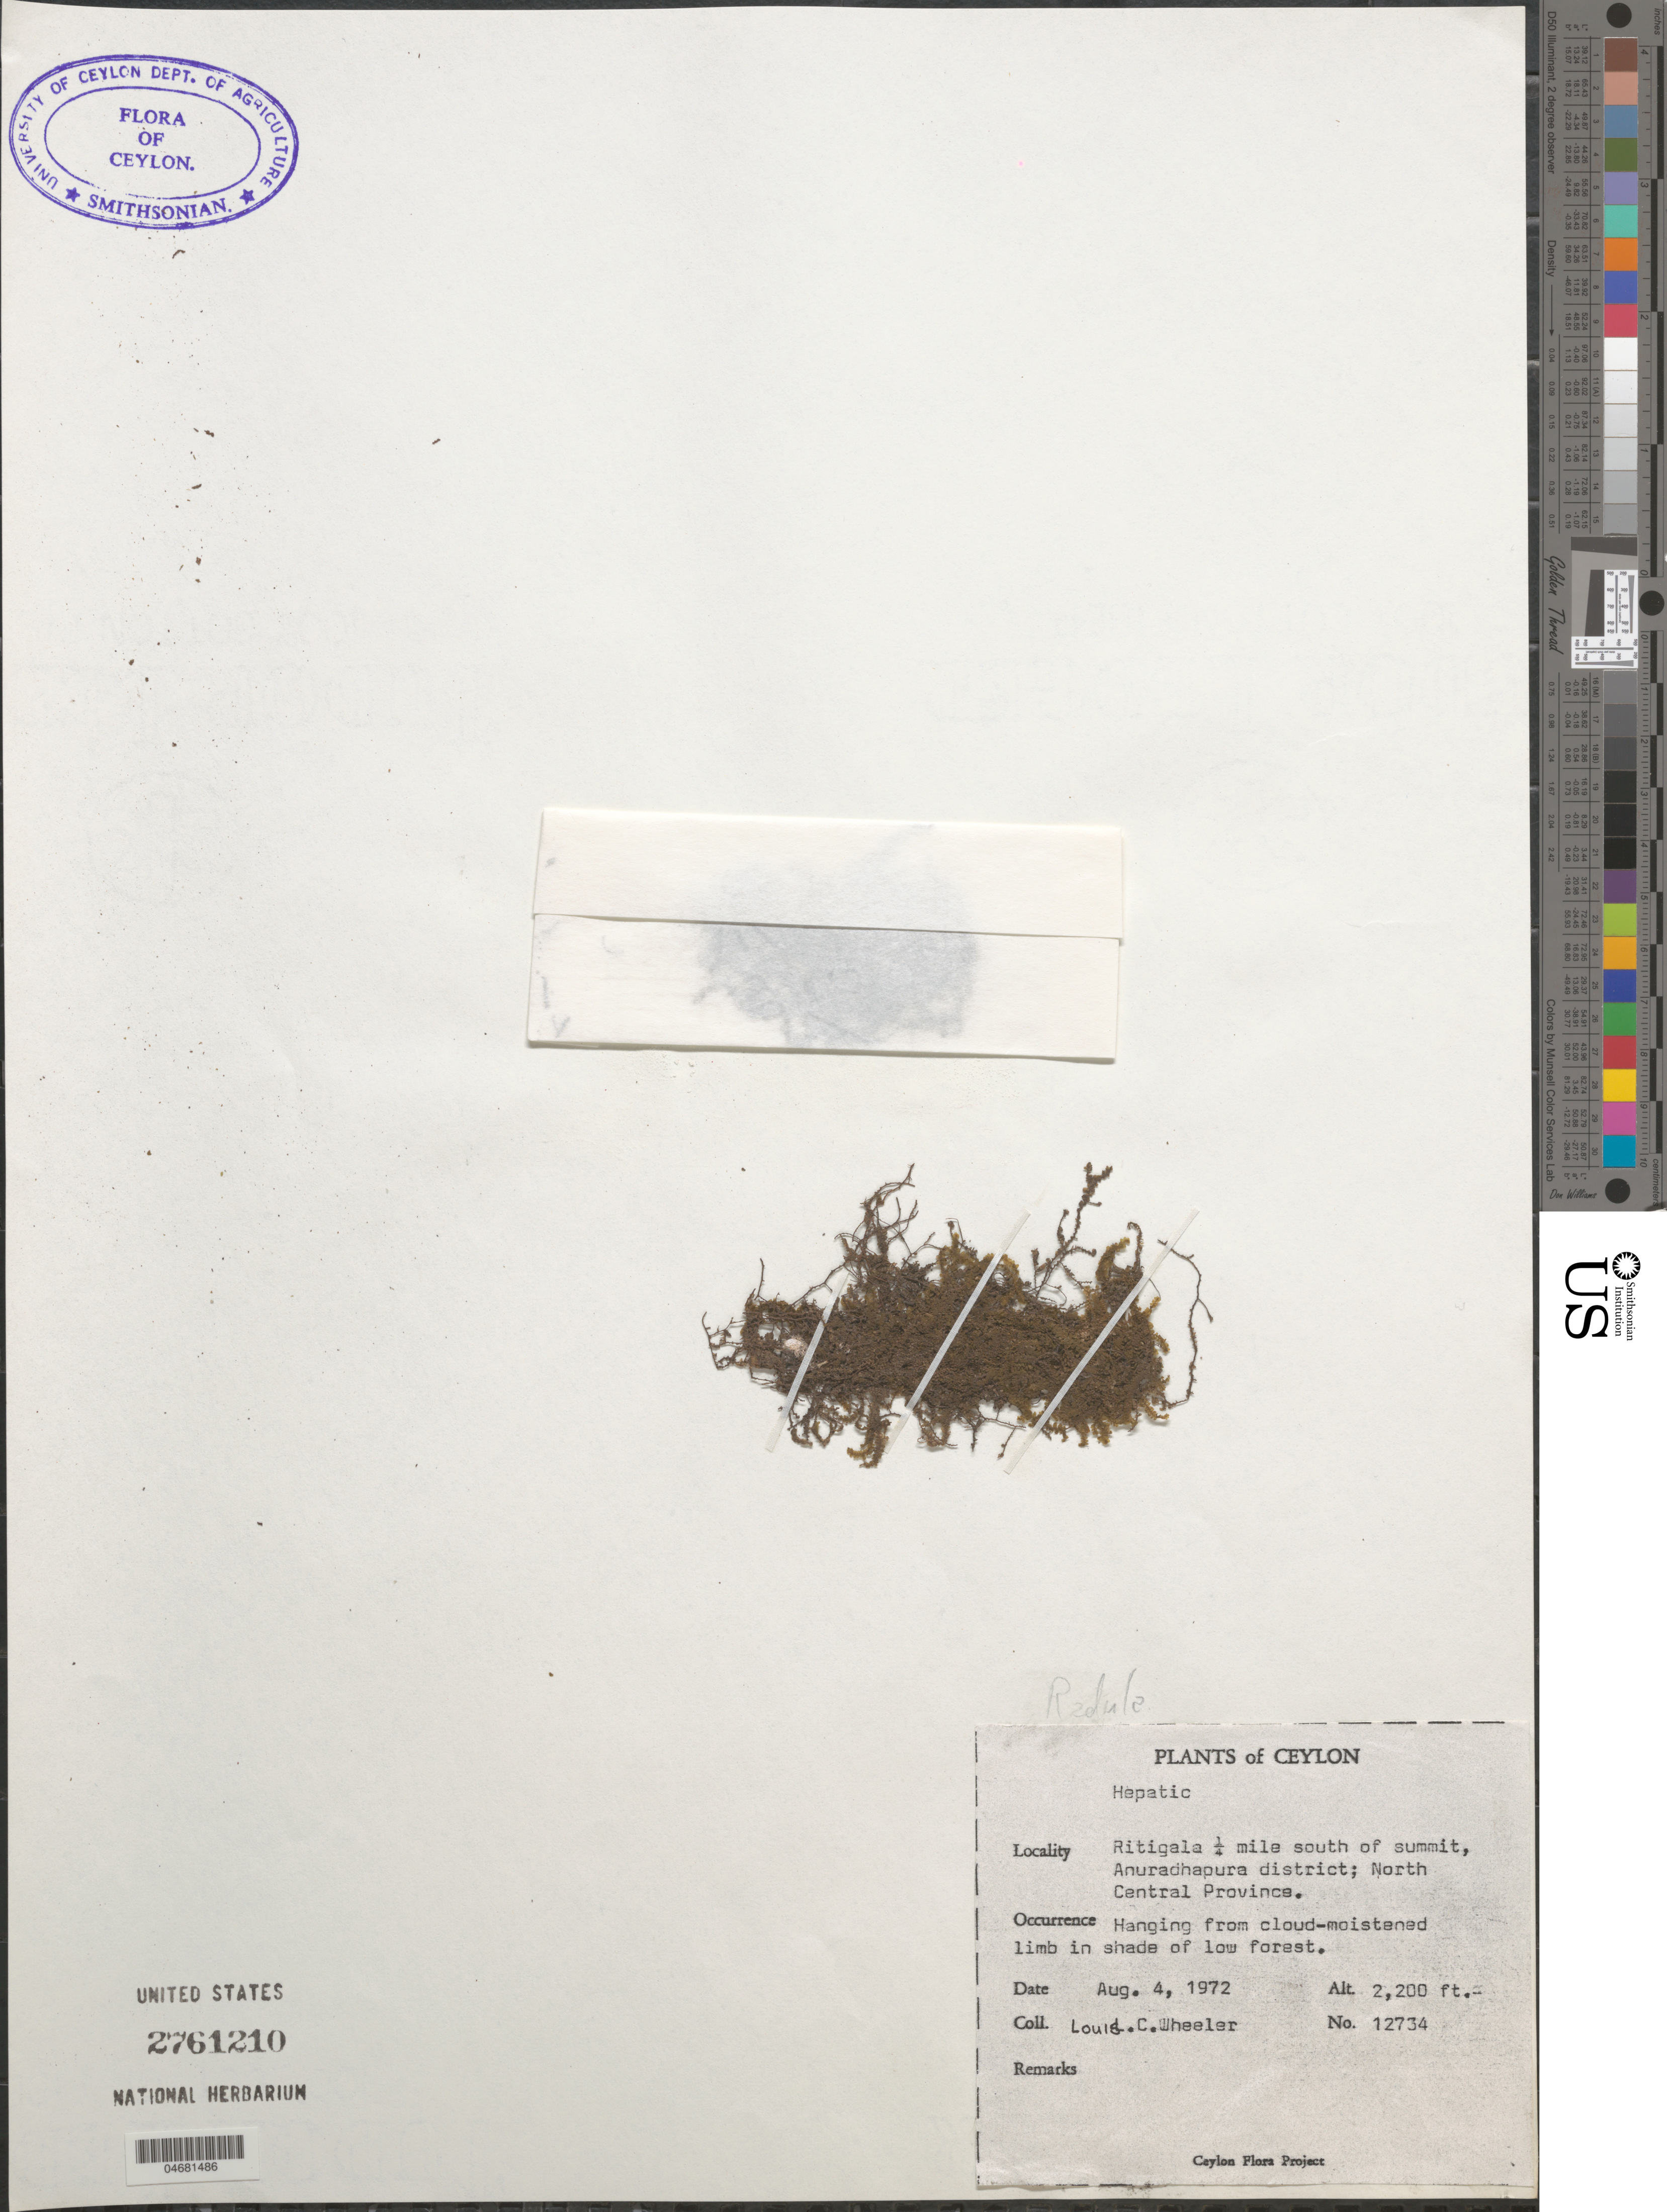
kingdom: Plantae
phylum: Tracheophyta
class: Magnoliopsida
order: Ranunculales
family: Ranunculaceae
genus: Hepatica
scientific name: Hepatica sp.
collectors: L. C. Wheeler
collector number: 12734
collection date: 1972-08-04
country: Sri Lanka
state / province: North Central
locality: Ceylon. Ritigala ¼ mile south of summit, Anuradhapura district.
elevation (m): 671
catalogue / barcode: US 2761210